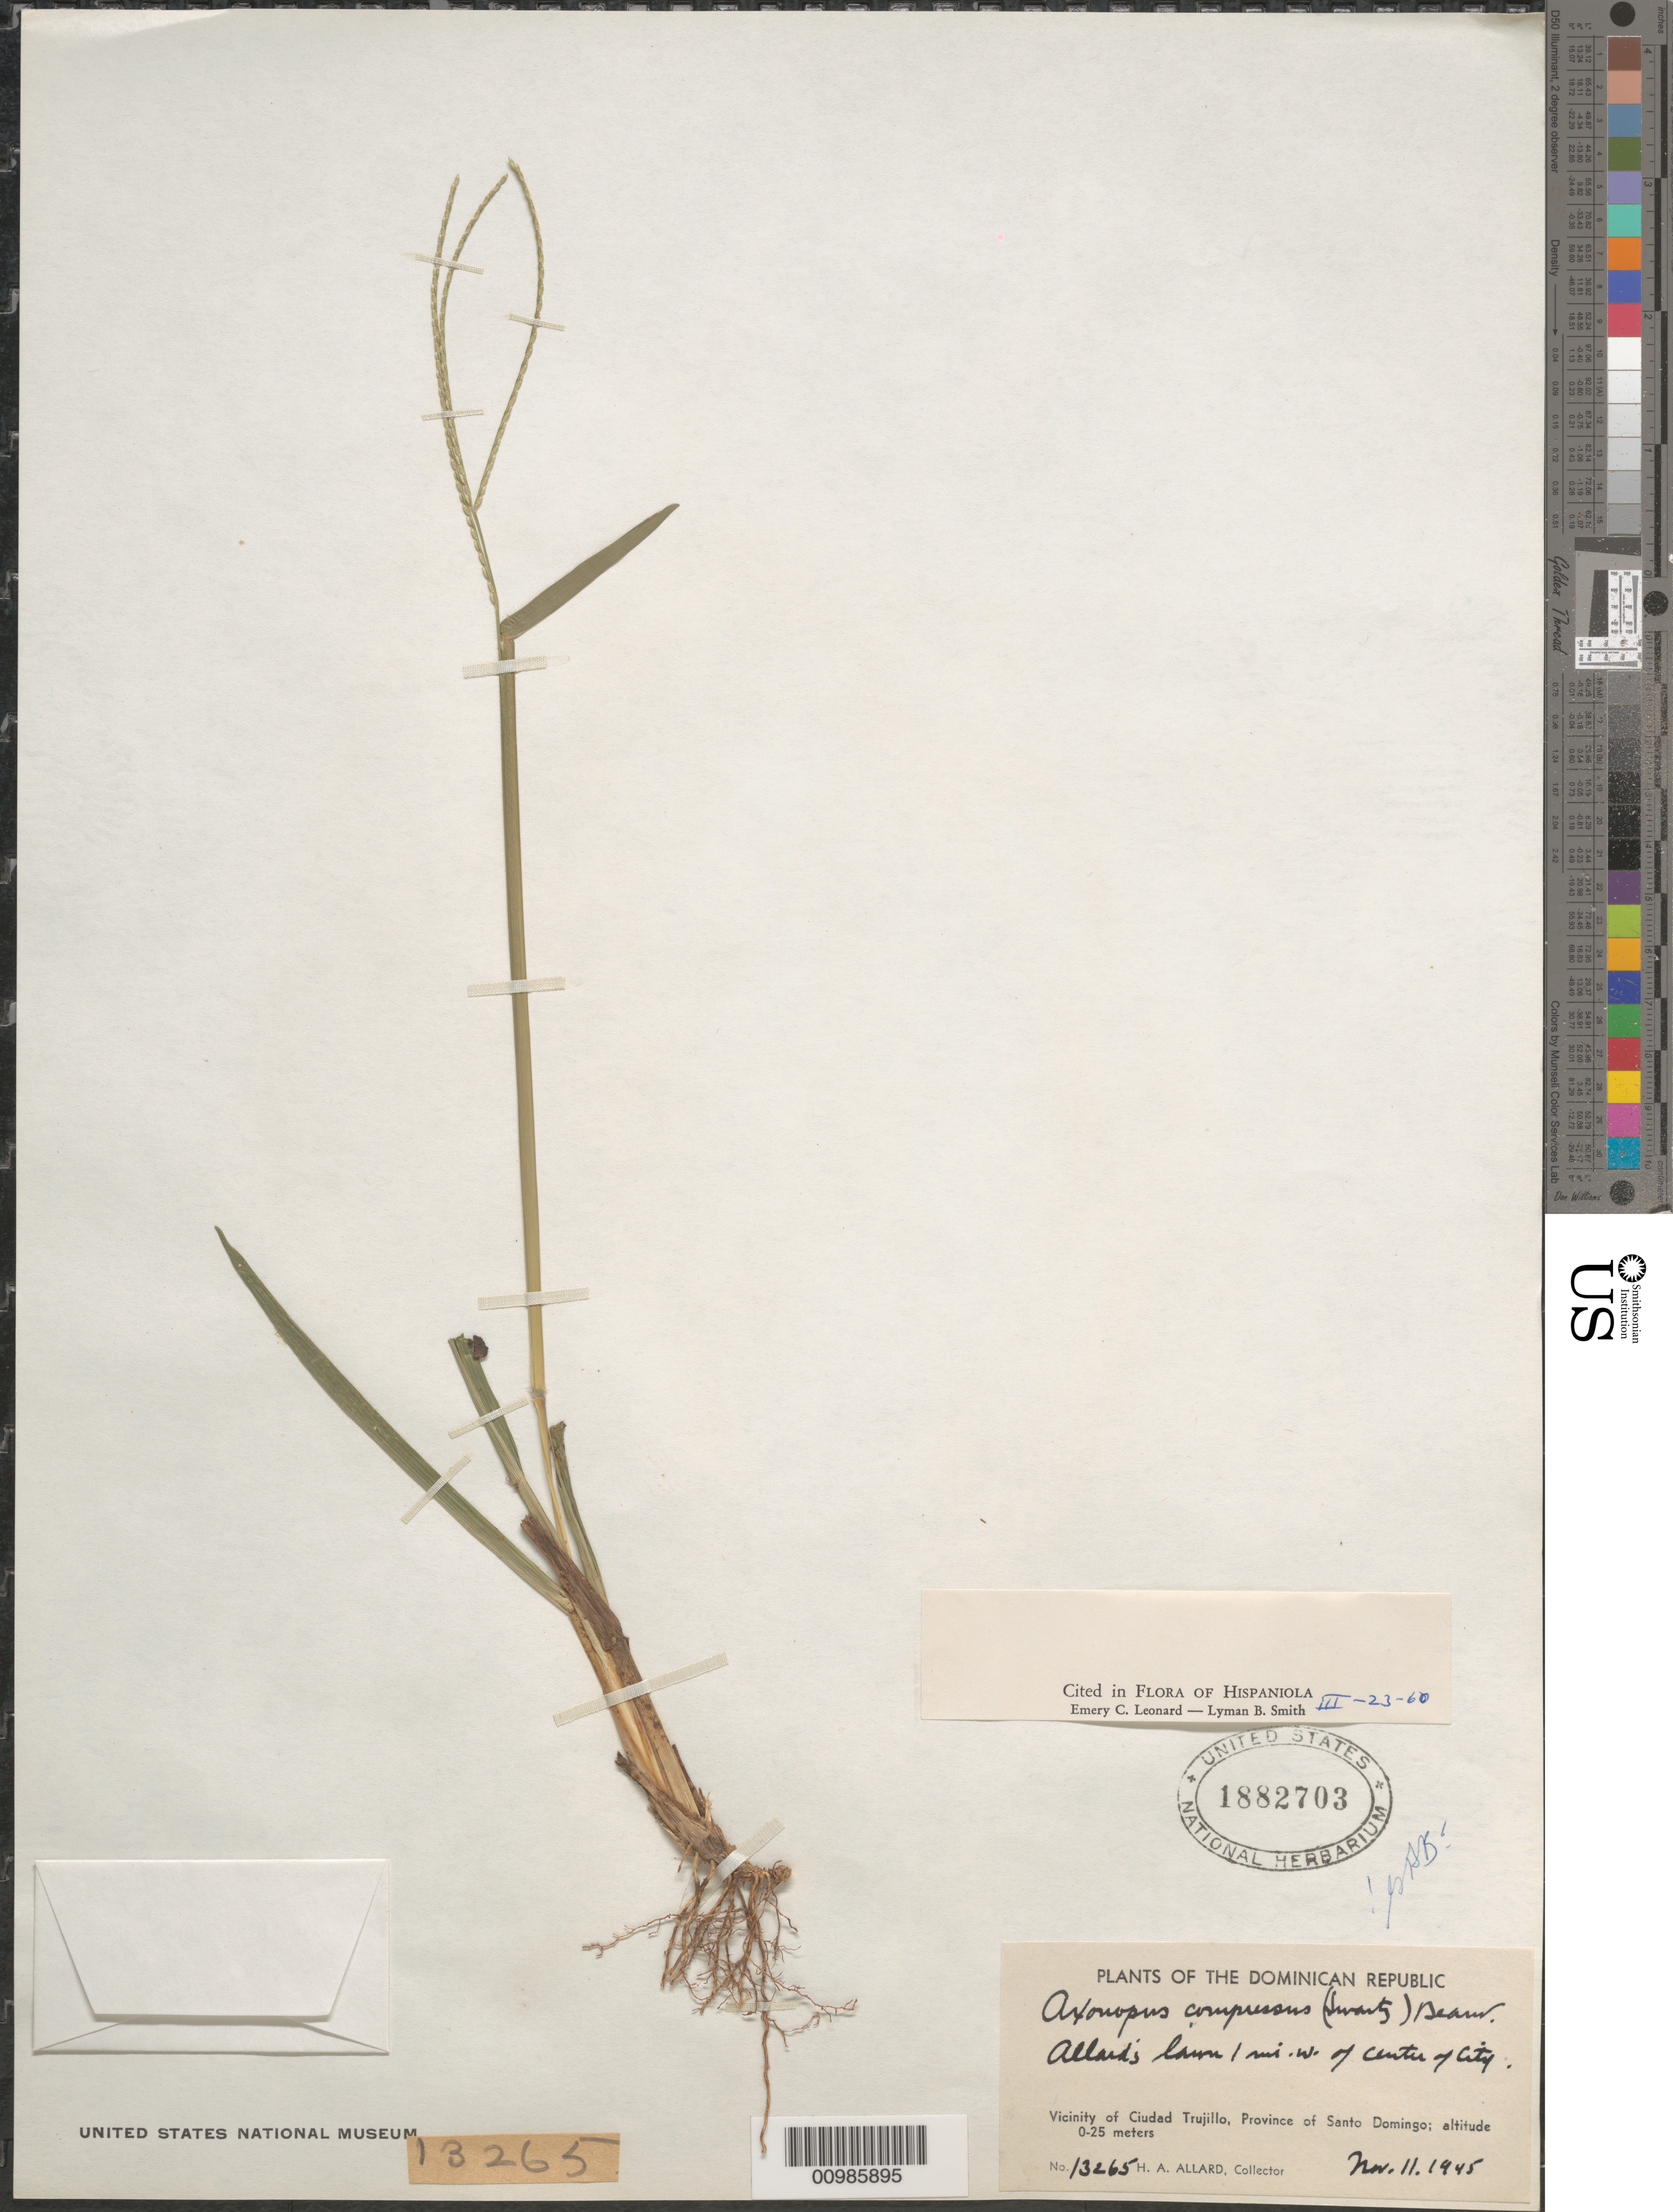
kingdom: Plantae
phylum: Tracheophyta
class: Liliopsida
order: Poales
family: Poaceae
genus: Axonopus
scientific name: Axonopus compressus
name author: (Sw.) P. Beauv.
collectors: H. A. Allard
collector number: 13265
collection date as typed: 11 Nov 1945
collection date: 1945-11-11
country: Dominican Republic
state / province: Distrito Nacional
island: Hispaniola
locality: near Santo Domingo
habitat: on lawn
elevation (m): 0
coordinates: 0 N, 0 E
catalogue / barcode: US 1882703